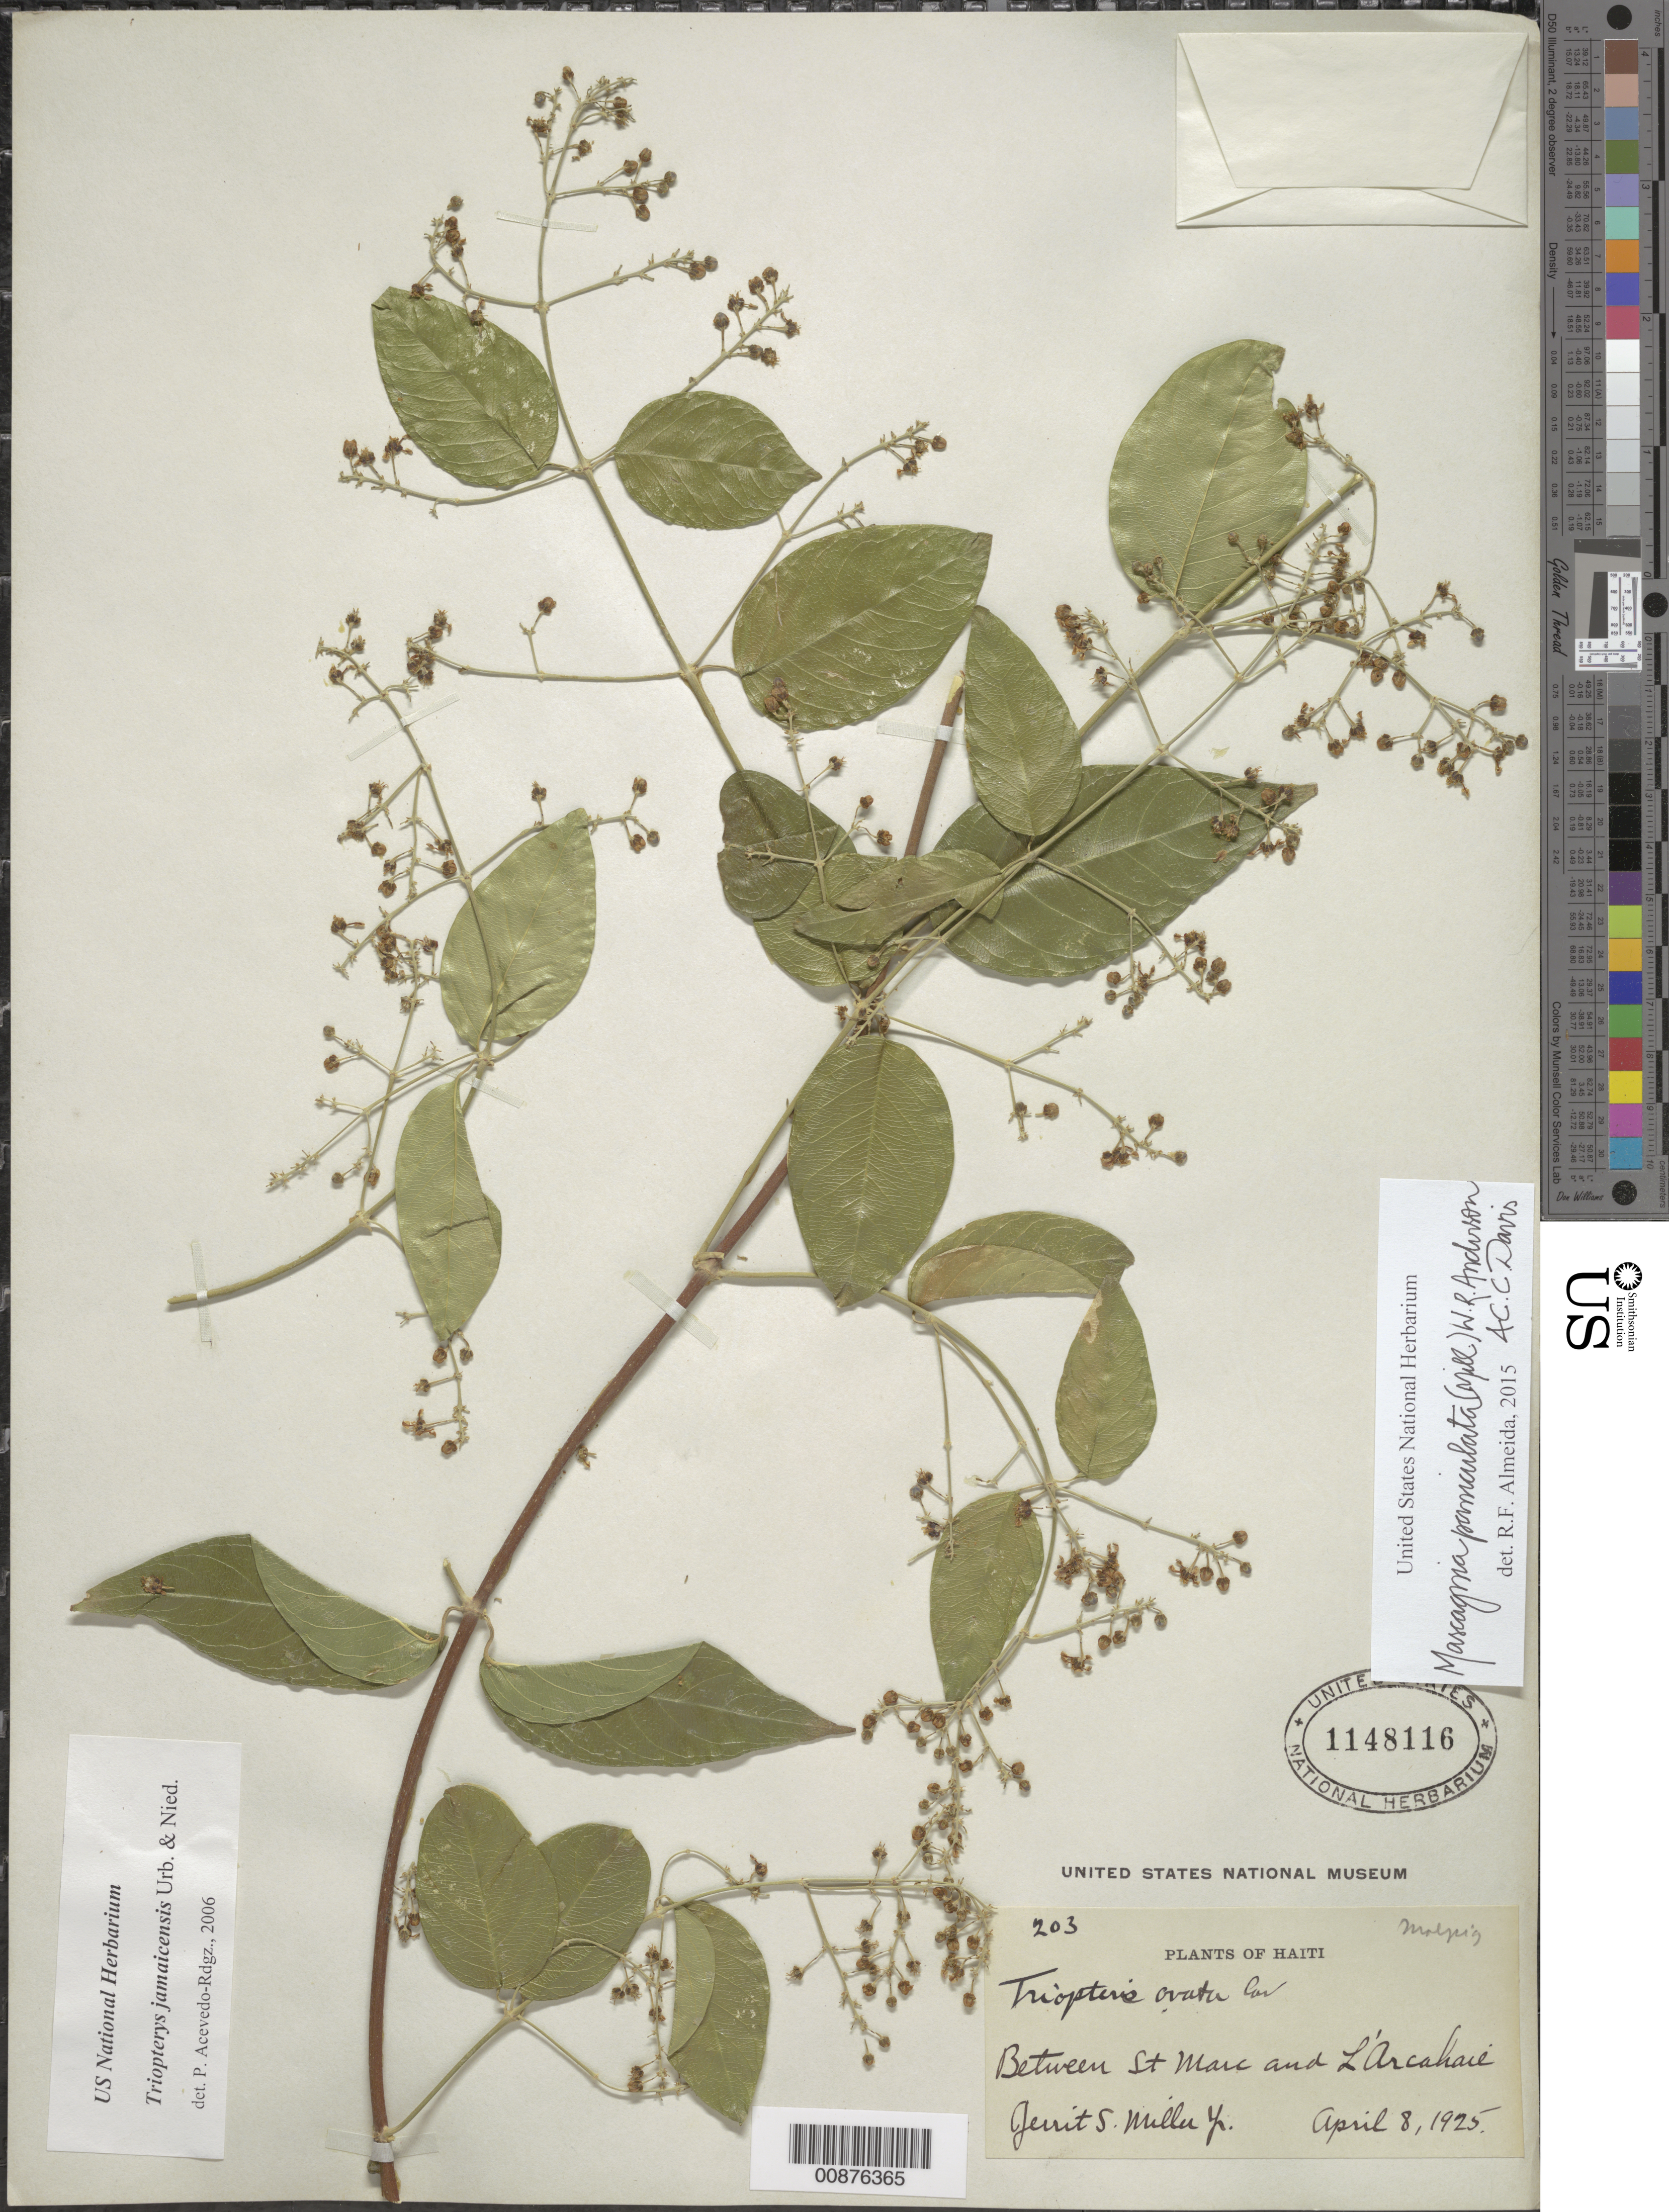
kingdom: Plantae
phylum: Tracheophyta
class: Magnoliopsida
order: Malpighiales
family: Malpighiaceae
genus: Mascagnia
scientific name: Mascagnia paniculata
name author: (Mill.) W.R. Anderson & C. Davis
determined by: De Almeida, R. F., (HUEFS), Universidade Estadual de Feira de Santana (BRAZIL)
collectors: G. S. Miller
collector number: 203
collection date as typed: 08 Apr 1925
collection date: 1925-04-08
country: Haiti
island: Hispaniola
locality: Between St. Marc and L'Arcahaie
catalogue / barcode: US 1148116